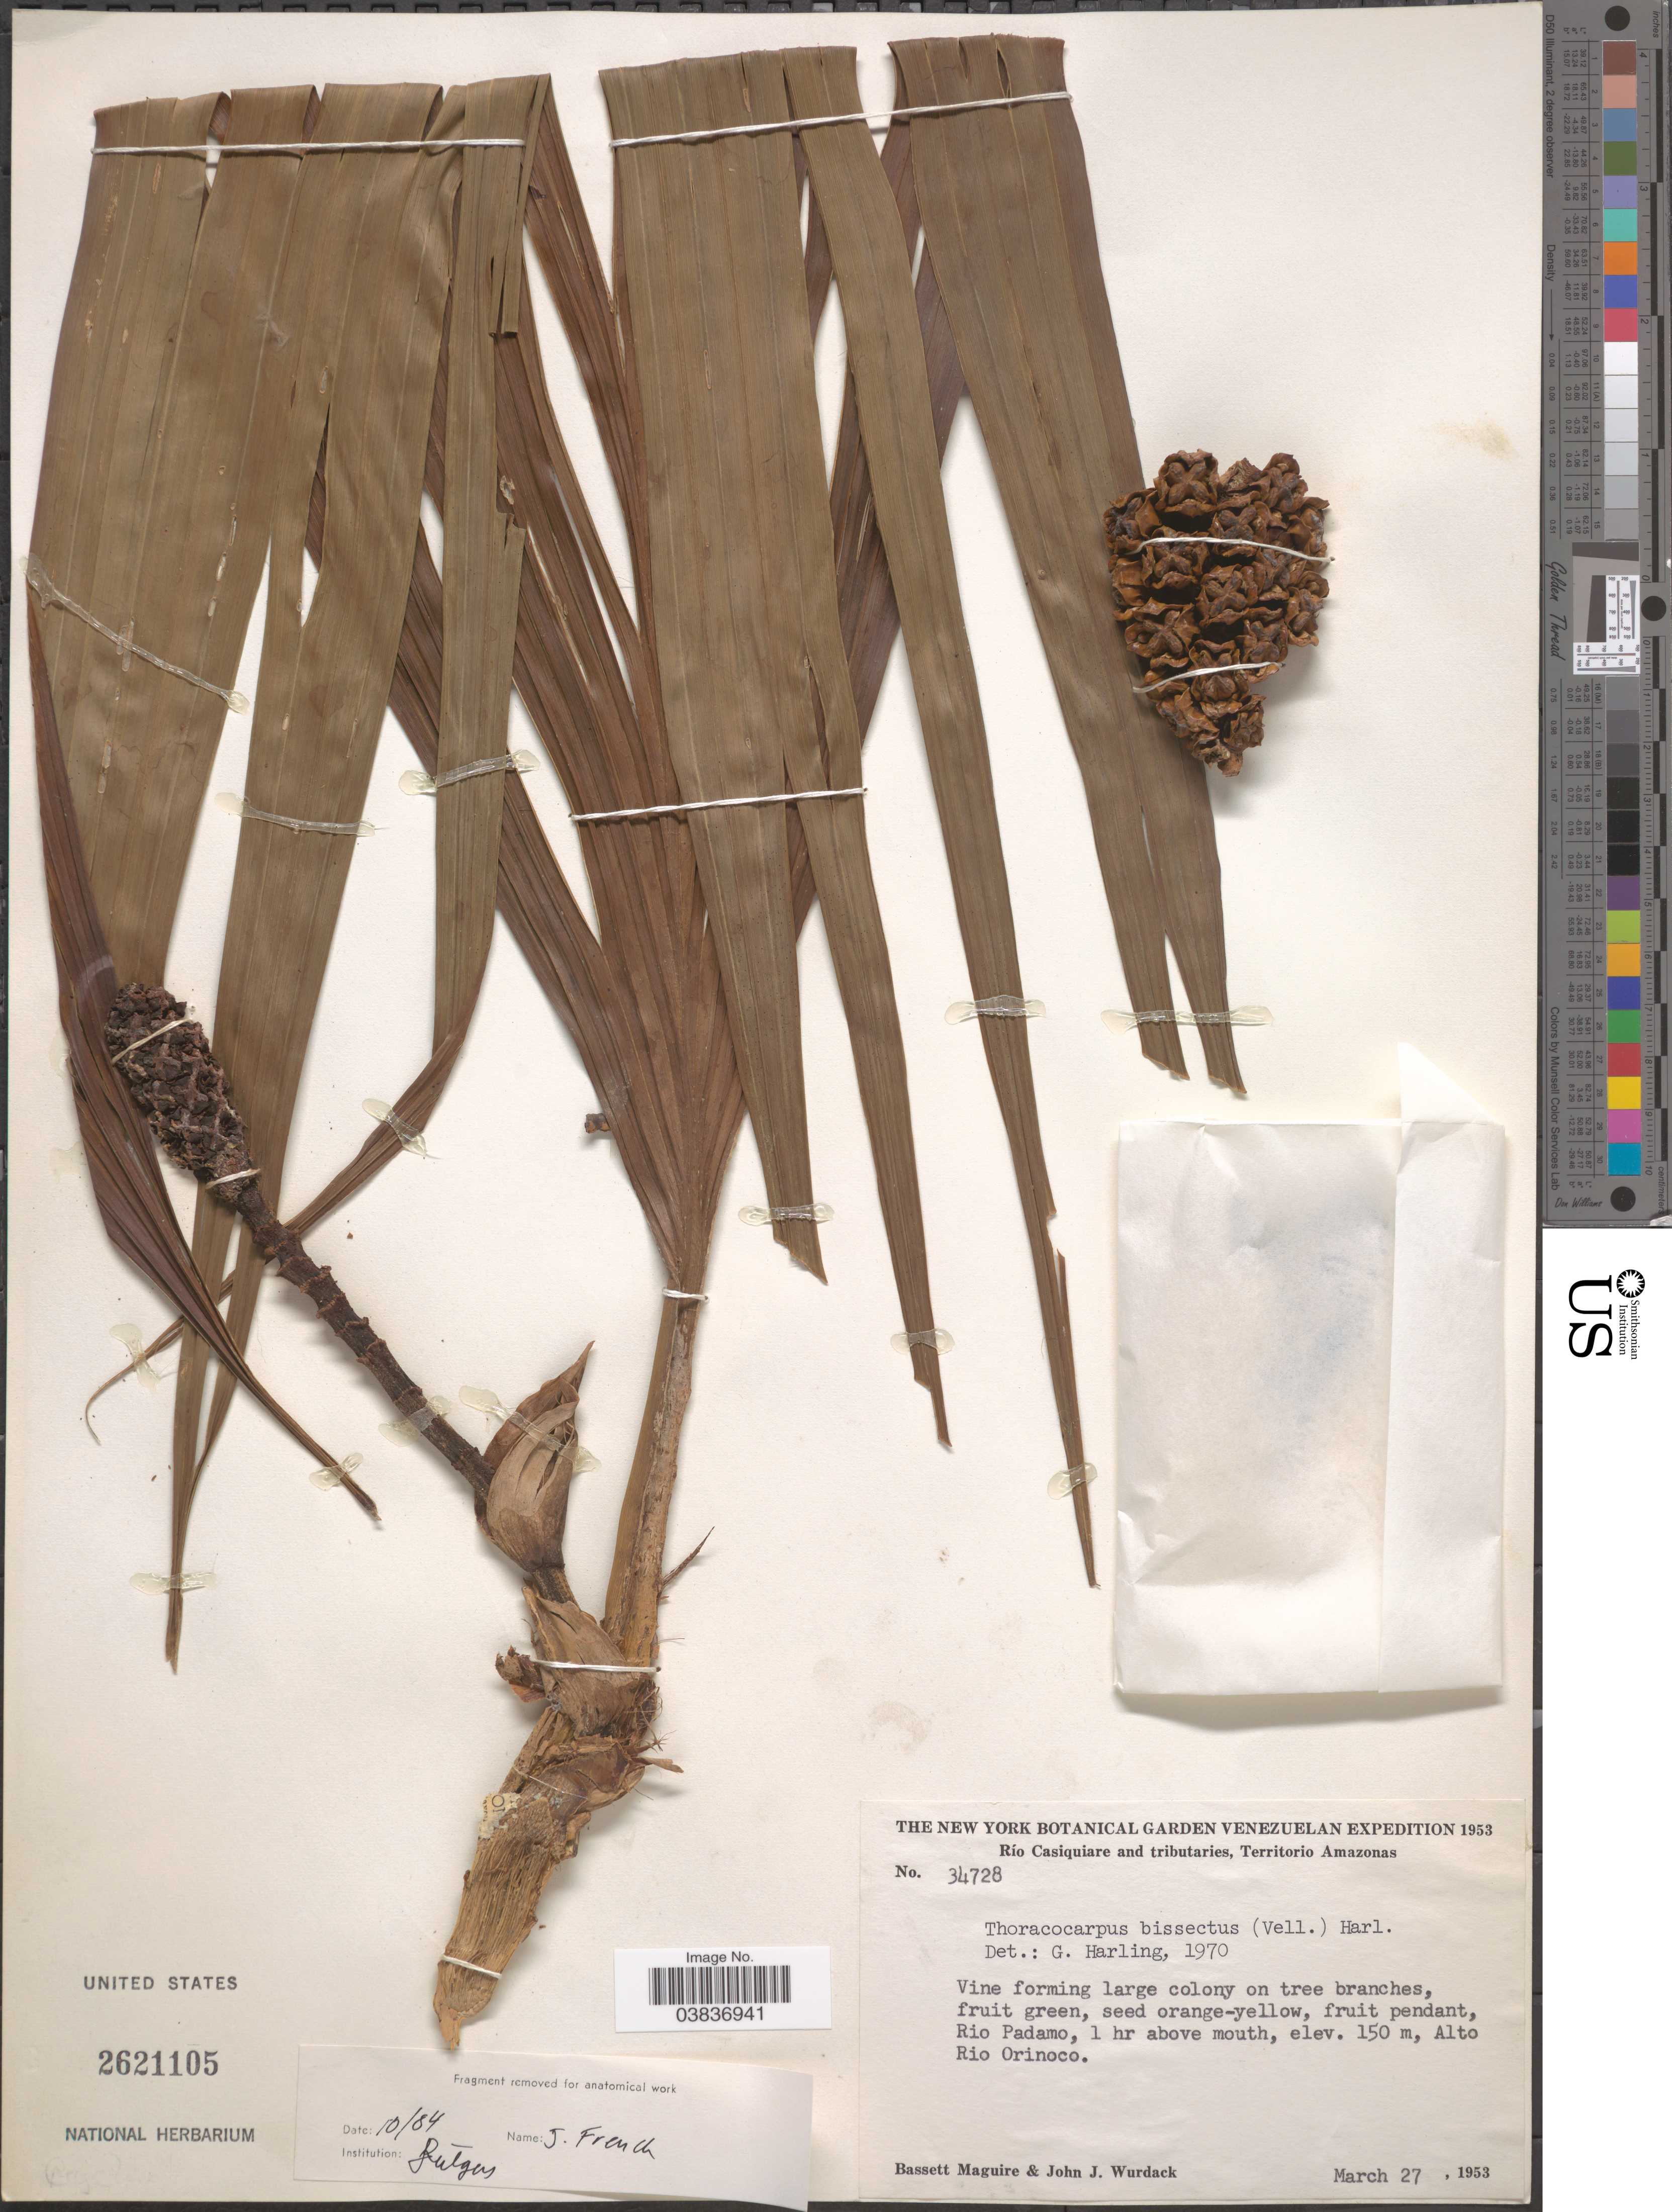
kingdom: Plantae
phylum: Tracheophyta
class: Liliopsida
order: Pandanales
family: Cyclanthaceae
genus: Thoracocarpus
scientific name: Thoracocarpus bissectus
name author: (Vell.) Harling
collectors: B. Maguire & J. J. Wurdack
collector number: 34728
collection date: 1953-03-27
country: Venezuela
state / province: Amazonas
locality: Río Casiquiare and tributaries, Territorio Amazonas.Rio Padamo, 1 hr above mouth, Alto Rio Orinoco.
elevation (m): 150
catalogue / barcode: US 2621105